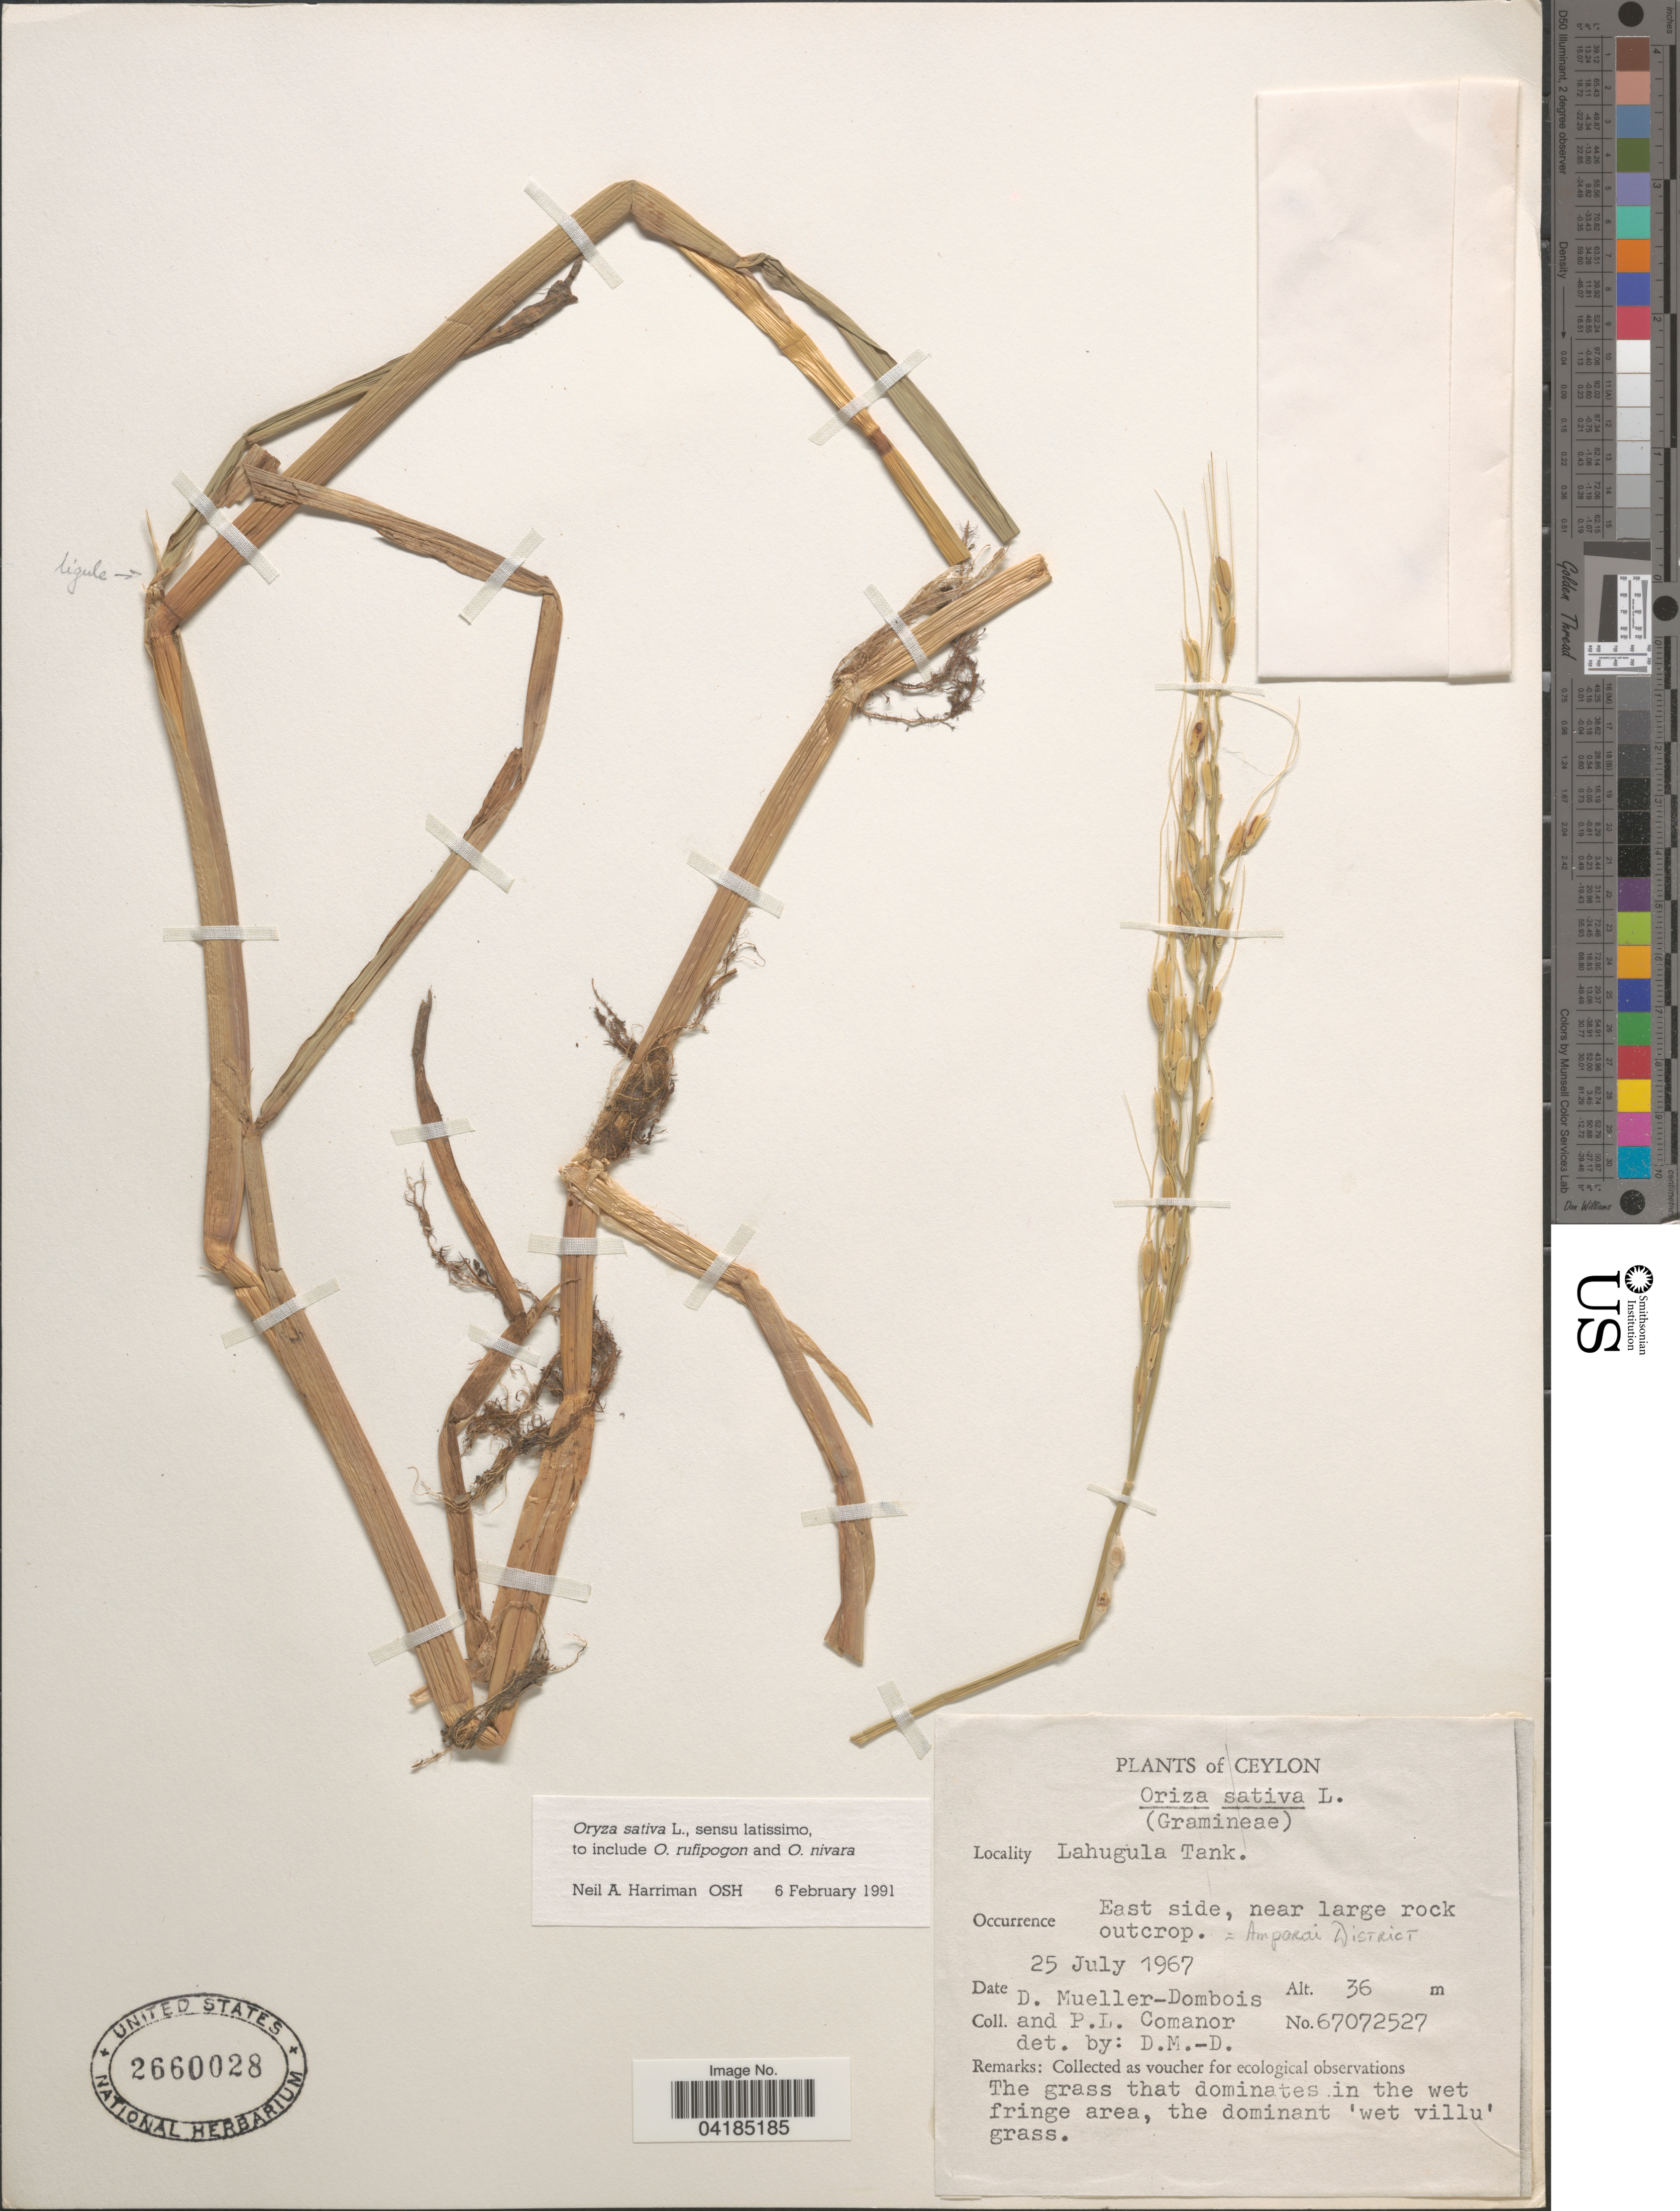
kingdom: Plantae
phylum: Tracheophyta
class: Liliopsida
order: Poales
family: Poaceae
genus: Oryza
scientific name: Oryza sativa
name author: L.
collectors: D. Mueller-Dombois & P. Comanor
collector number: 67072527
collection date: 1967-07-25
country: Sri Lanka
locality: Ceylon. Lahugula Tank. East side, near large rock outcrop. = Amparai District.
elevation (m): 36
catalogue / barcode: US 2660028